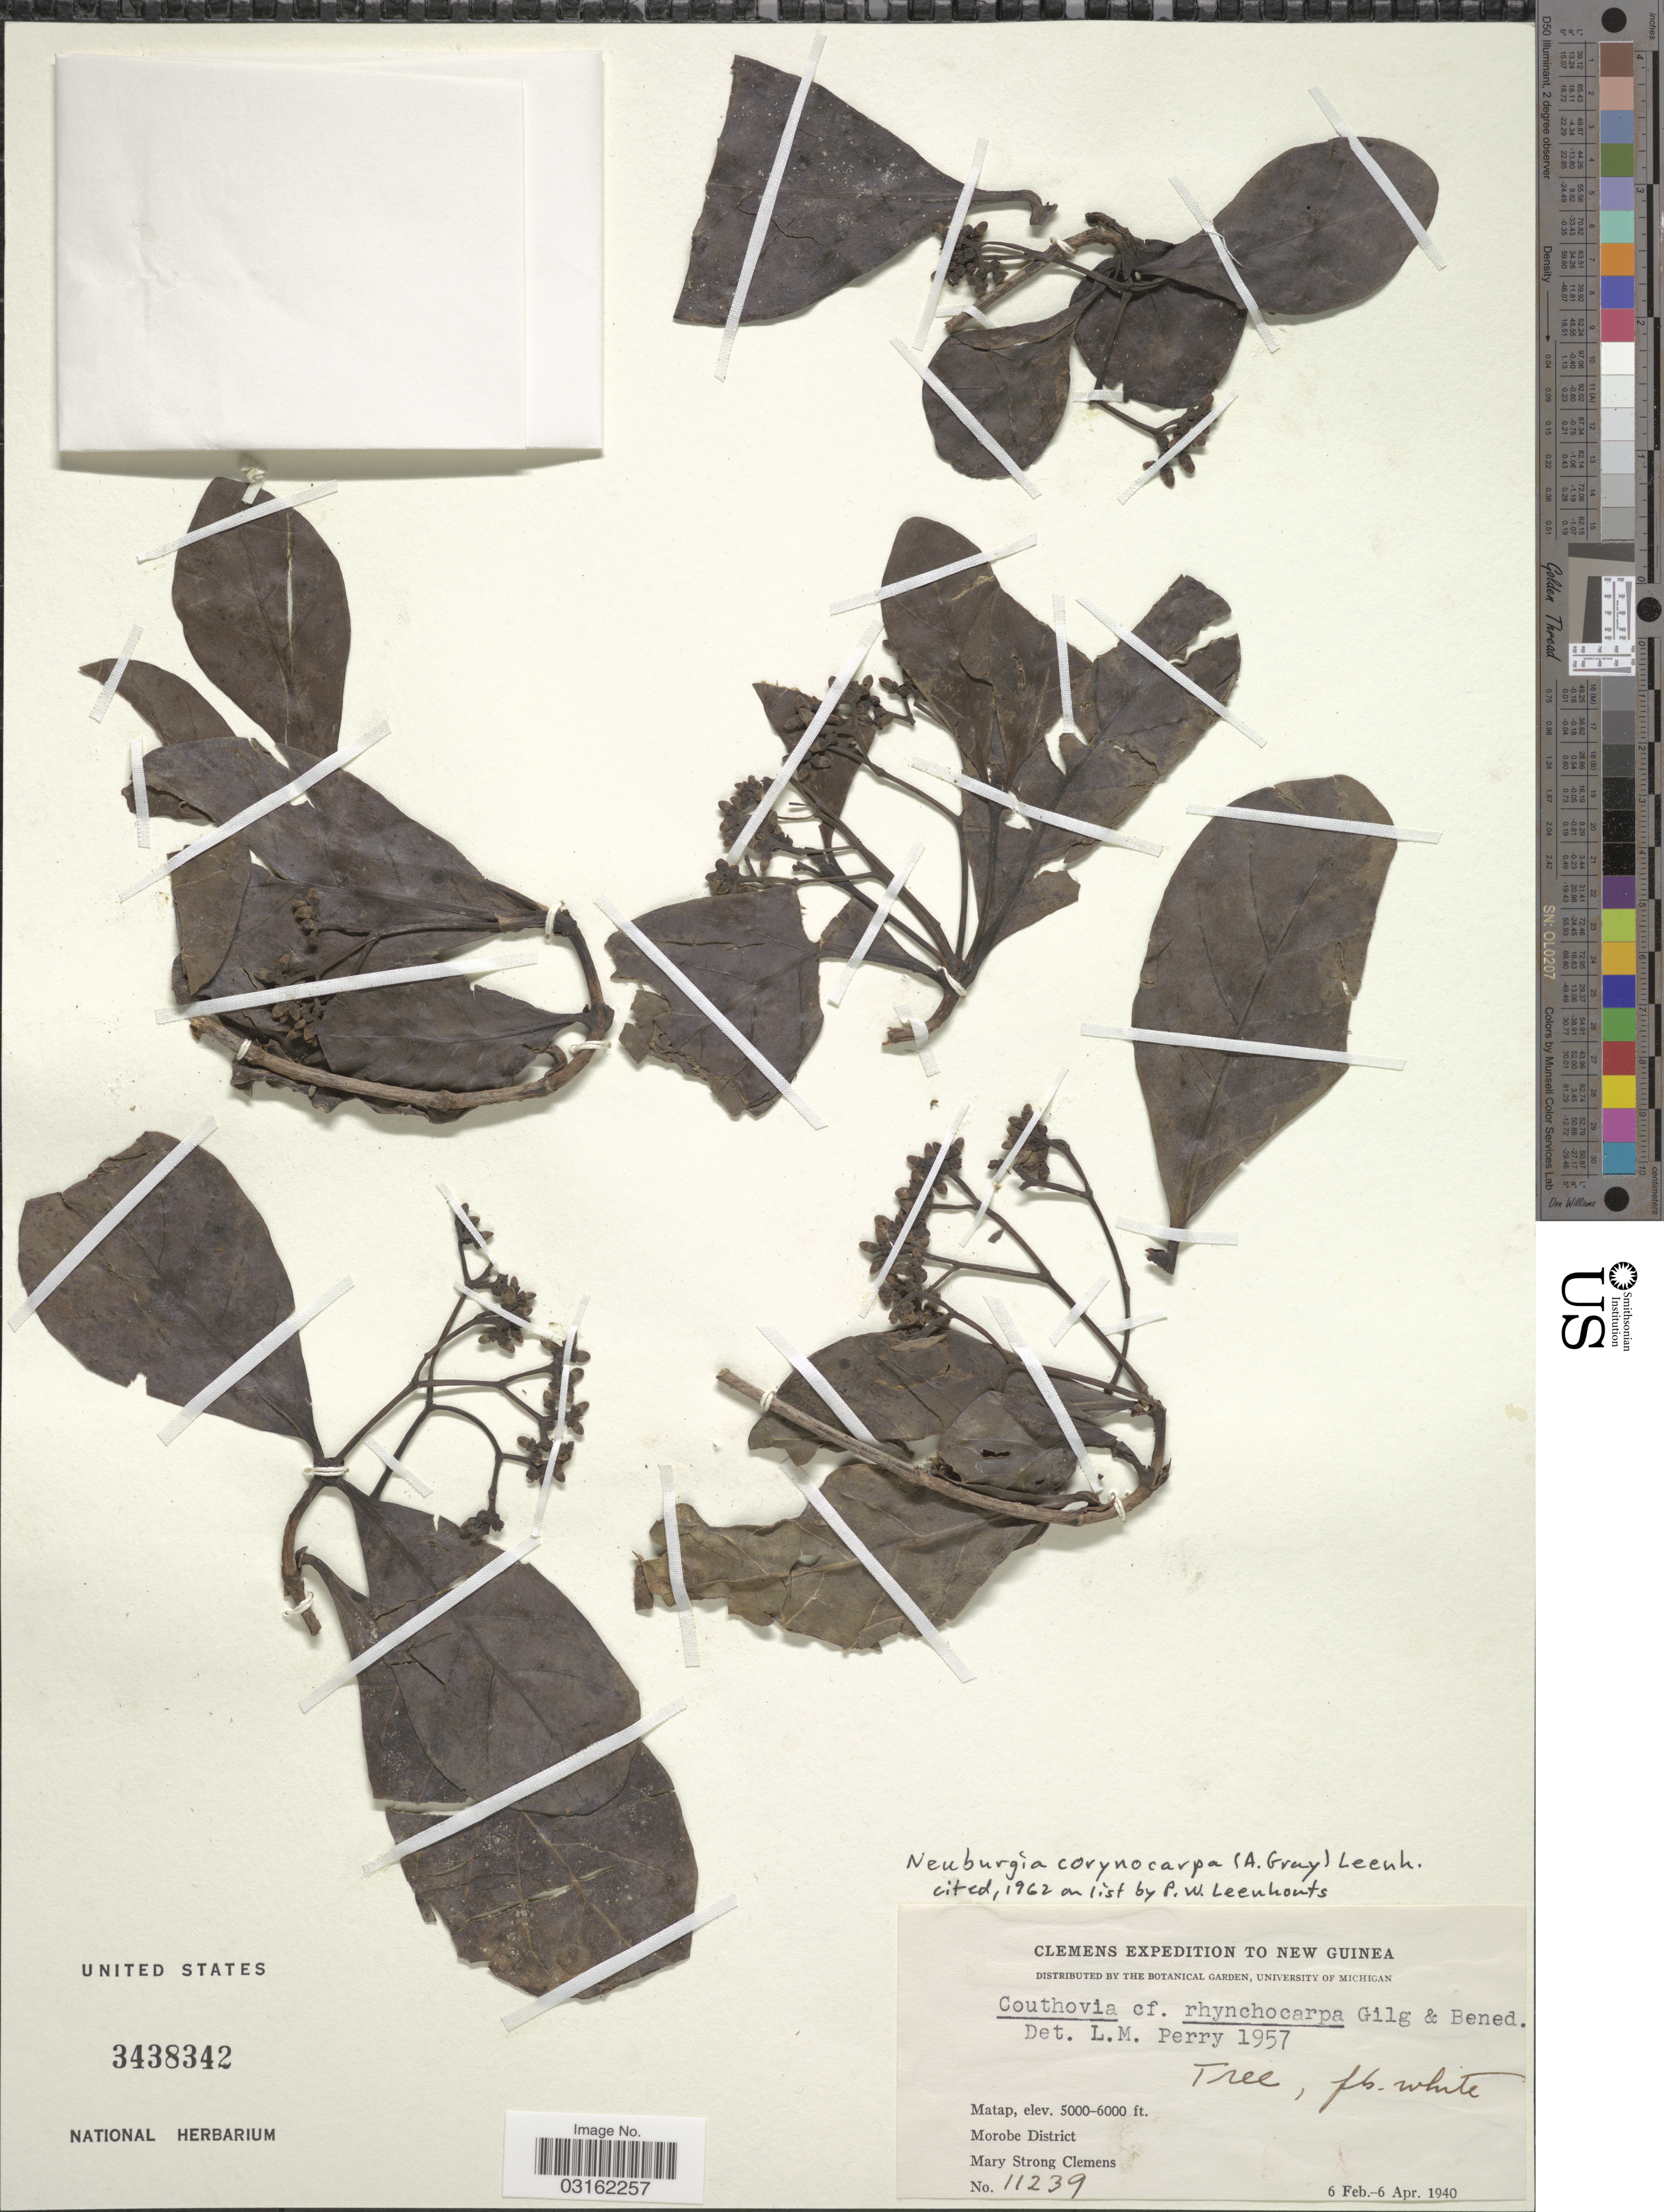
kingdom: Plantae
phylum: Tracheophyta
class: Magnoliopsida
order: Gentianales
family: Loganiaceae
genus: Neuburgia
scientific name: Neuburgia corynocarpa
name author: (A. Gray) Leenh.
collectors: M. S. Clemens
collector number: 11239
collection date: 1940-02-06/1940-04-06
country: Papua New Guinea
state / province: Morobe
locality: New Guinea, Matap, Morobe District.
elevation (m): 1524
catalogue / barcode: US 3438342